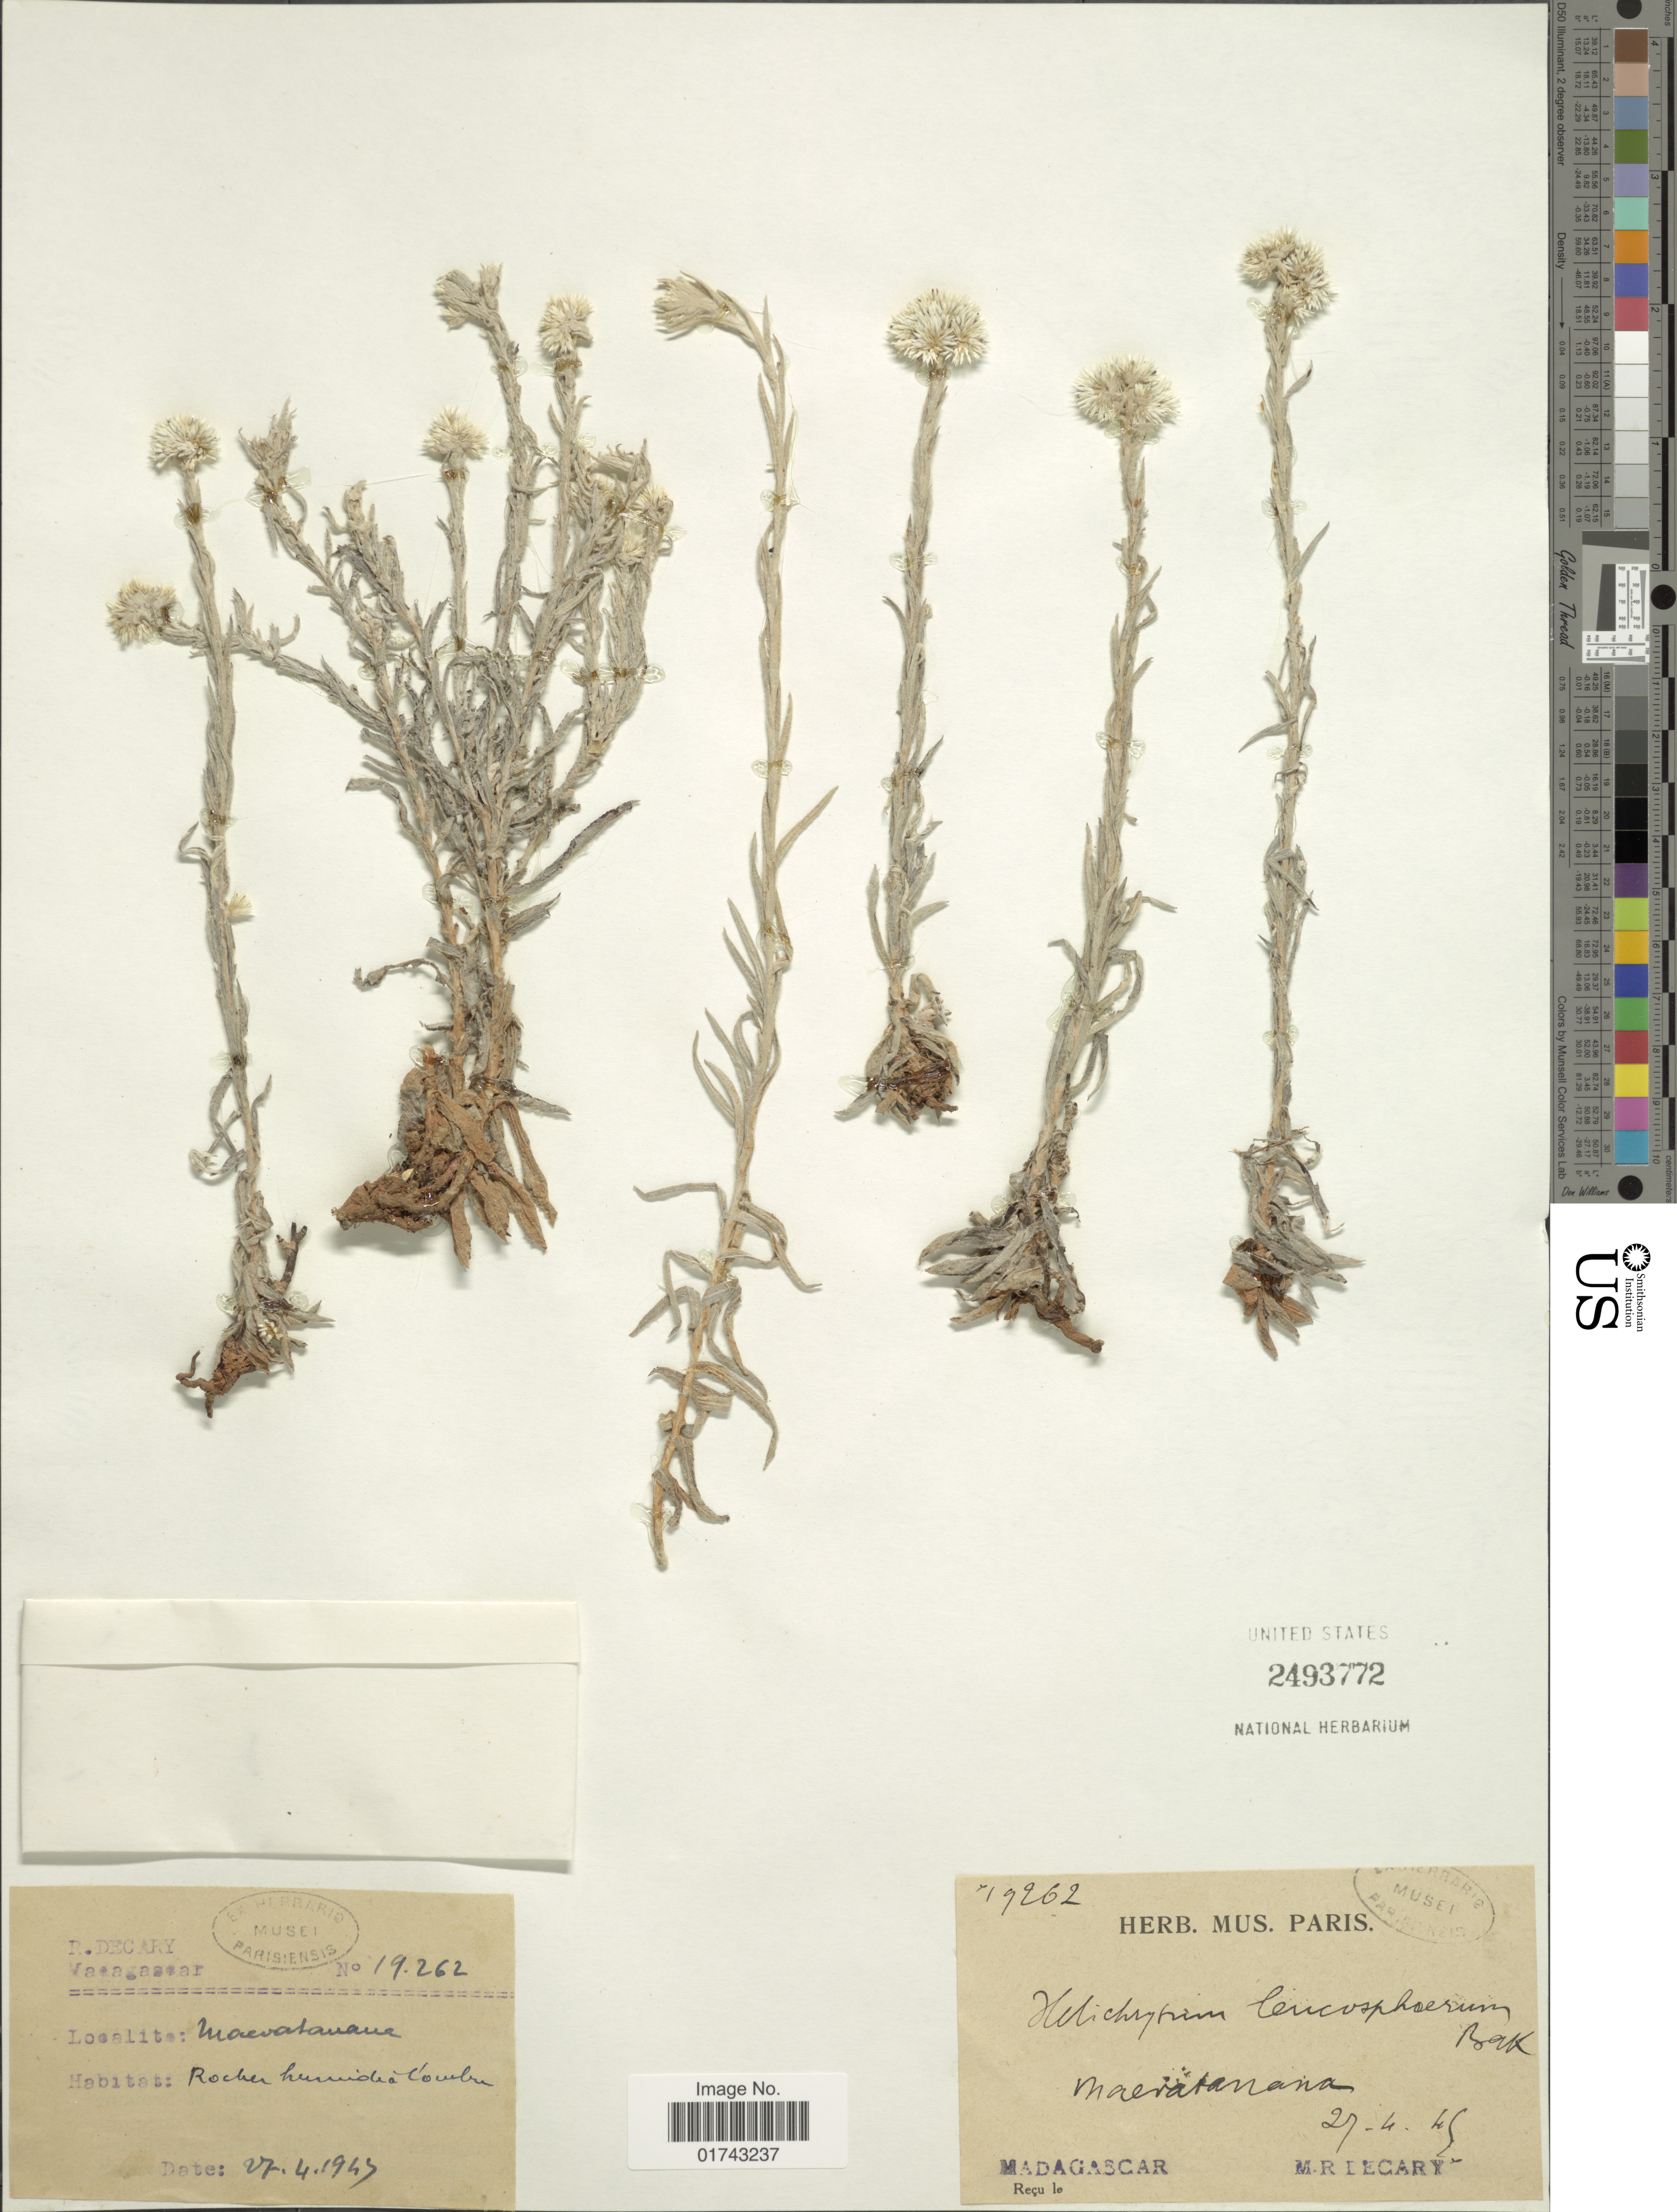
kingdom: Plantae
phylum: Tracheophyta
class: Magnoliopsida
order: Asterales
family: Asteraceae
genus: Helichrysum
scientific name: Helichrysum leucosphaerum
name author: Baker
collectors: R. Decary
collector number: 19262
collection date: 1949-04-27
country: Madagascar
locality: Maeratanana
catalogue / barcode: US 2493772